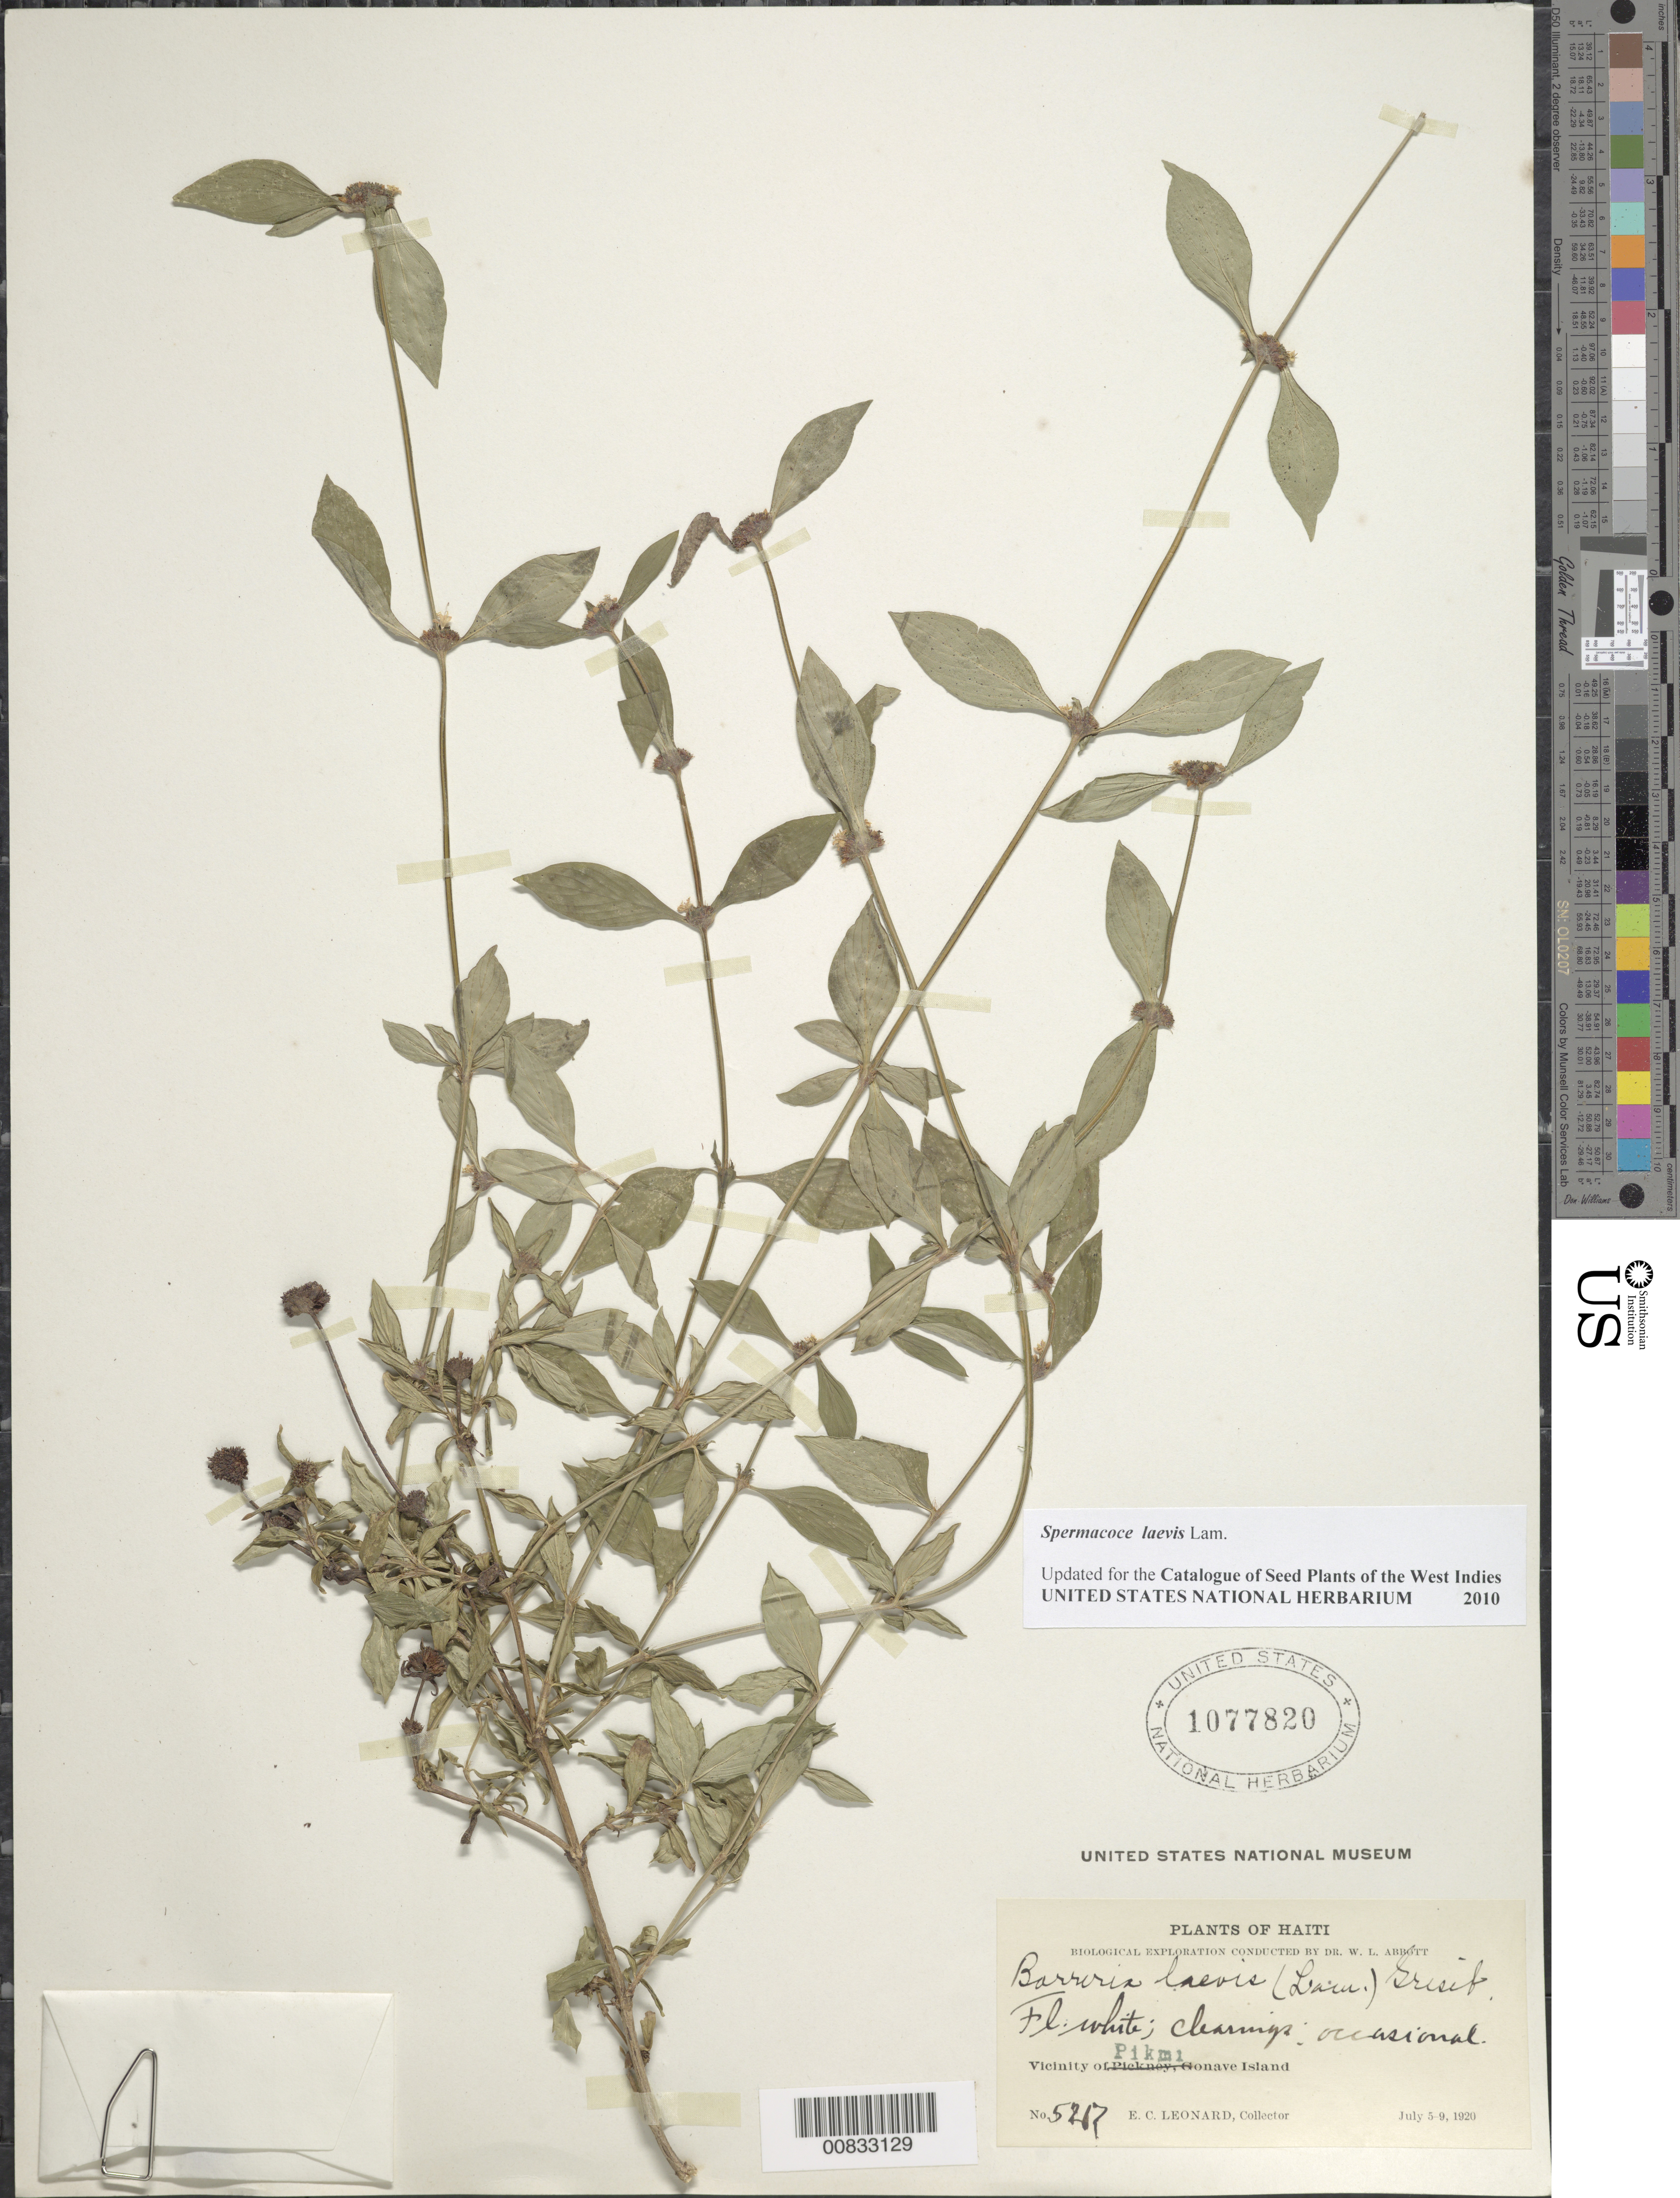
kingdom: Plantae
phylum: Tracheophyta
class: Magnoliopsida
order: Gentianales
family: Rubiaceae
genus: Spermacoce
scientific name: Spermacoce laevis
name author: Lam.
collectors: E. C. Leonard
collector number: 5217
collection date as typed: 05 Jul 1920 to 09 Jul 1920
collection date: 1920-07-05/1920-07-09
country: Haiti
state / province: Ouest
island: Île de la Gonâve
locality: Vicinity of Pikmi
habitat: Clearings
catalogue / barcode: US 1077820